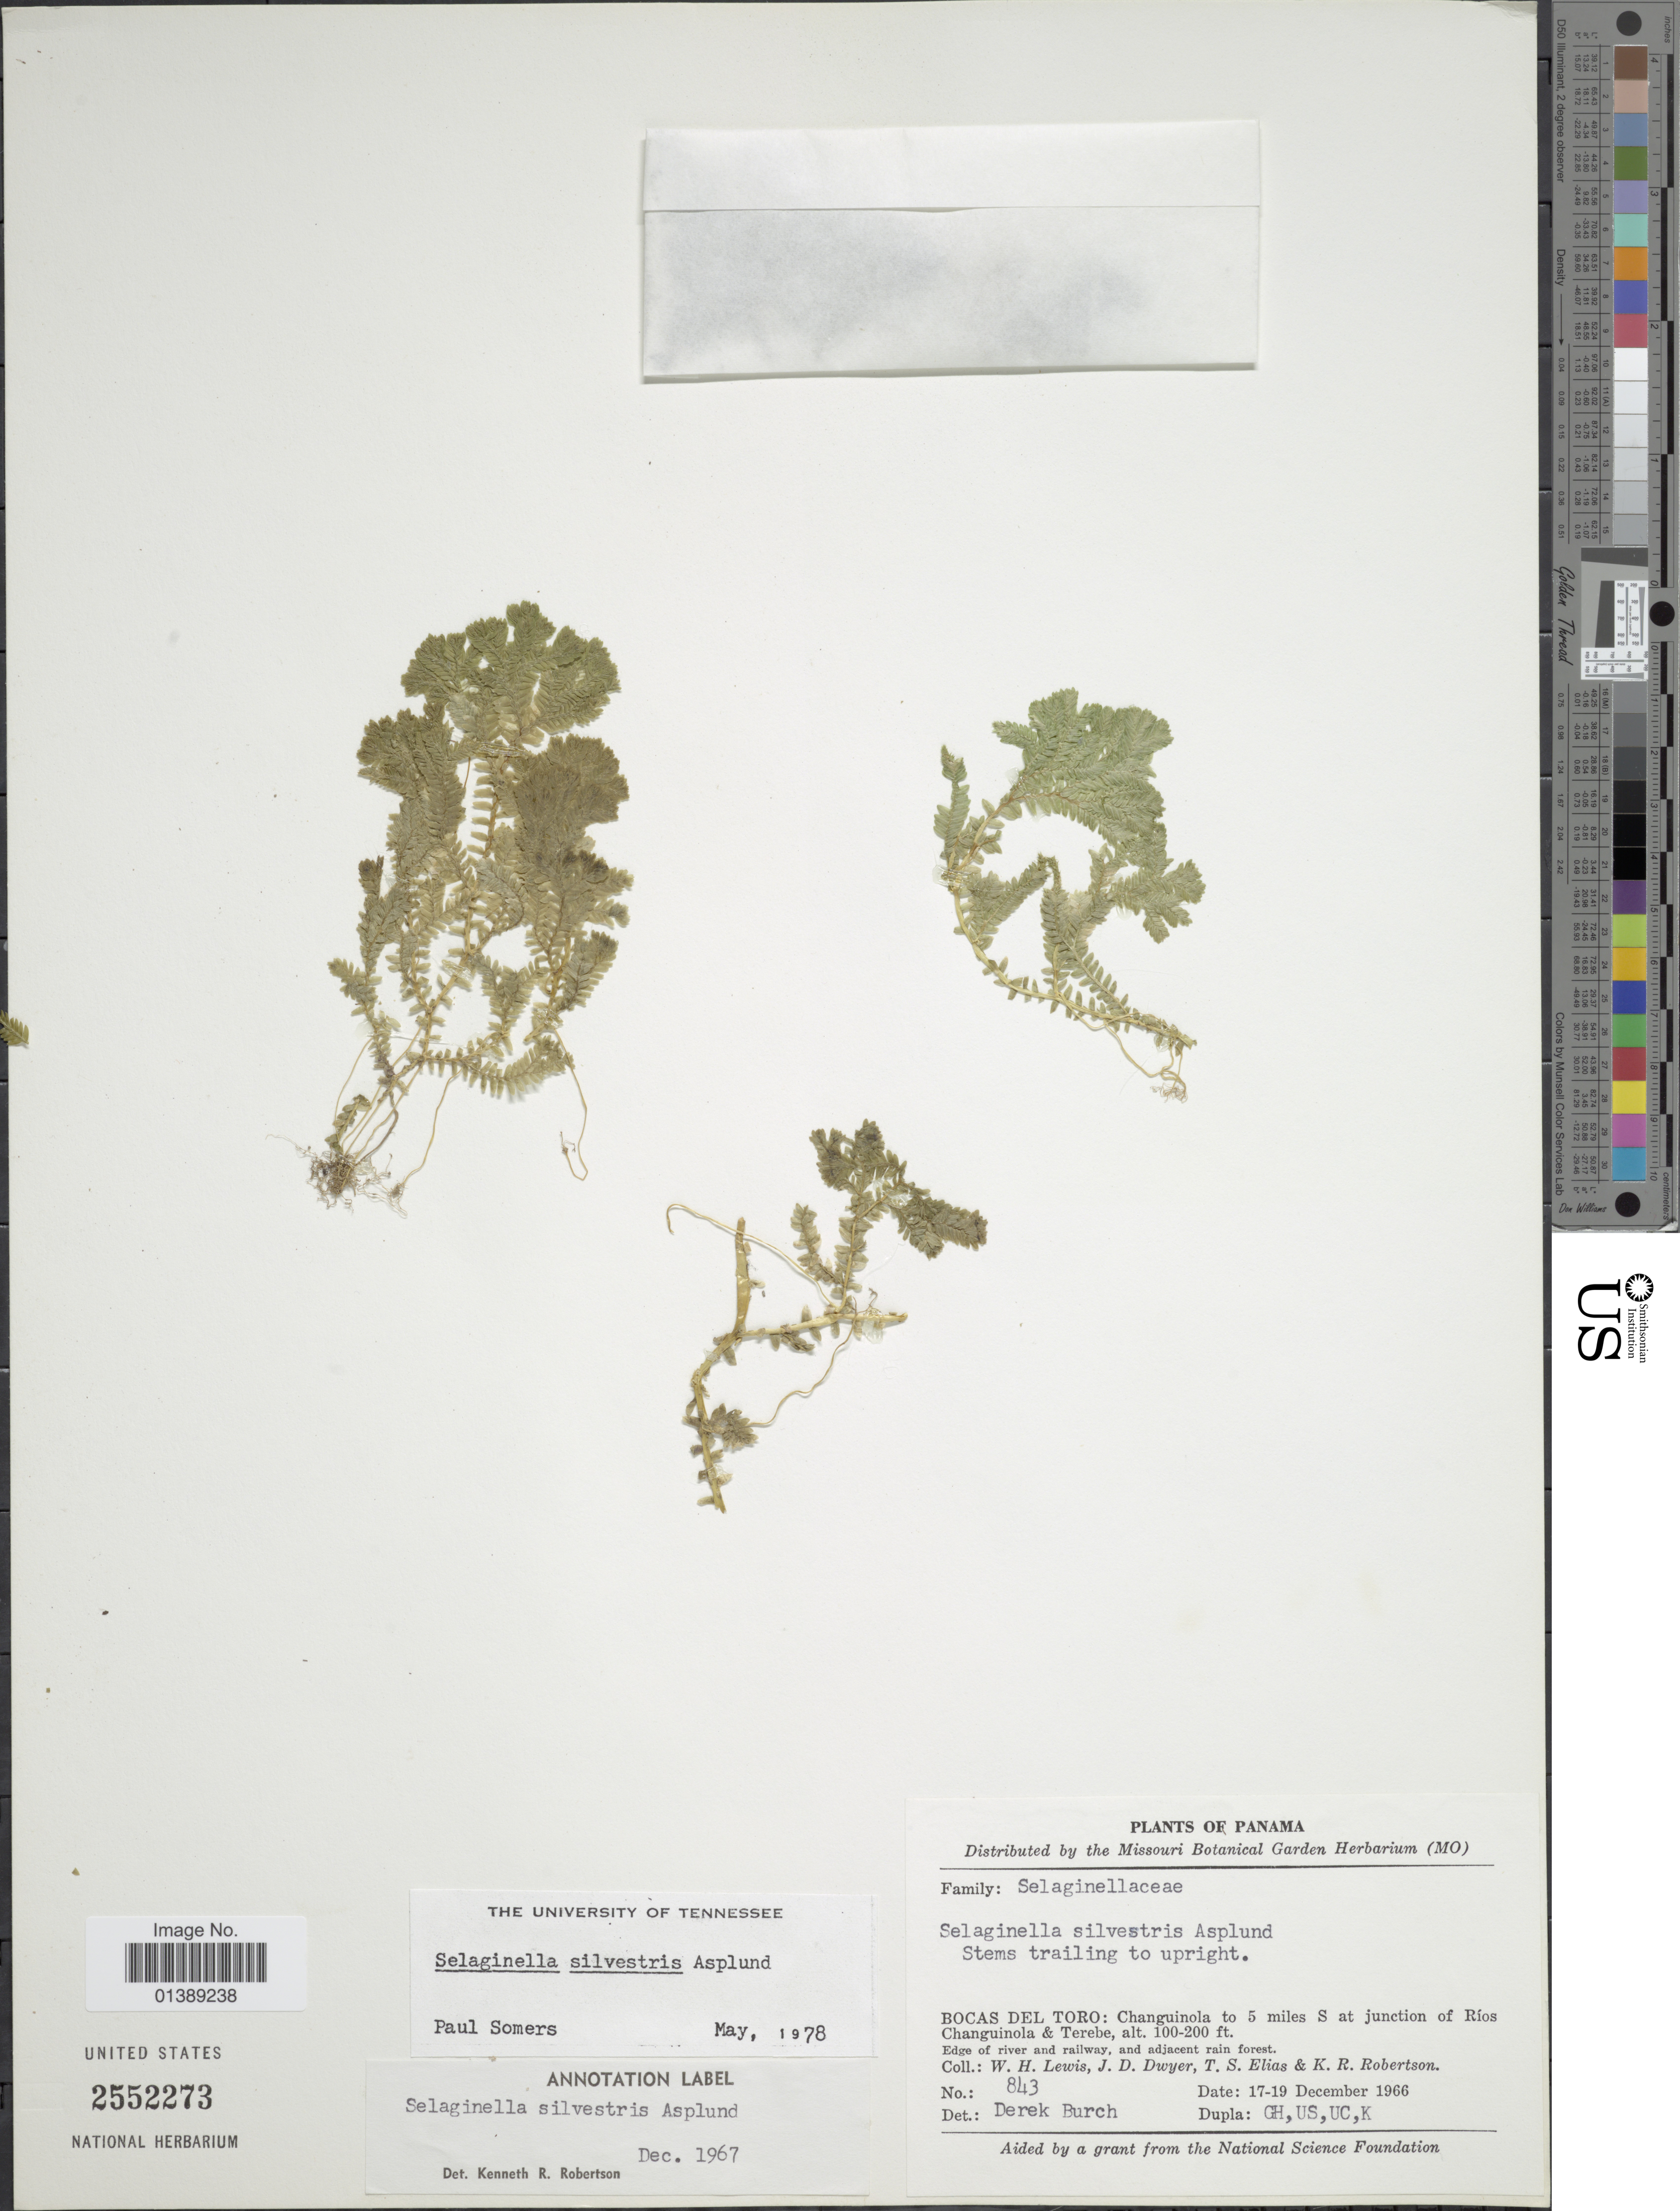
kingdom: Plantae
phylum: Tracheophyta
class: Lycopodiopsida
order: Selaginellales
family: Selaginellaceae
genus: Selaginella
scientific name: Selaginella silvestris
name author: Aspl.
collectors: W. H. Lewis, J. D. Dwyer, T. S. Elias, T. S. Elias & K. Robertson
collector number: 743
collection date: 1966-12-17/1966-12-19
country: Panama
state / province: Bocas del Toro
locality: Changuinola to 5 miles S at junction of Ríos Changuinola & terebe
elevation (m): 30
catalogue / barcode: US 2552273